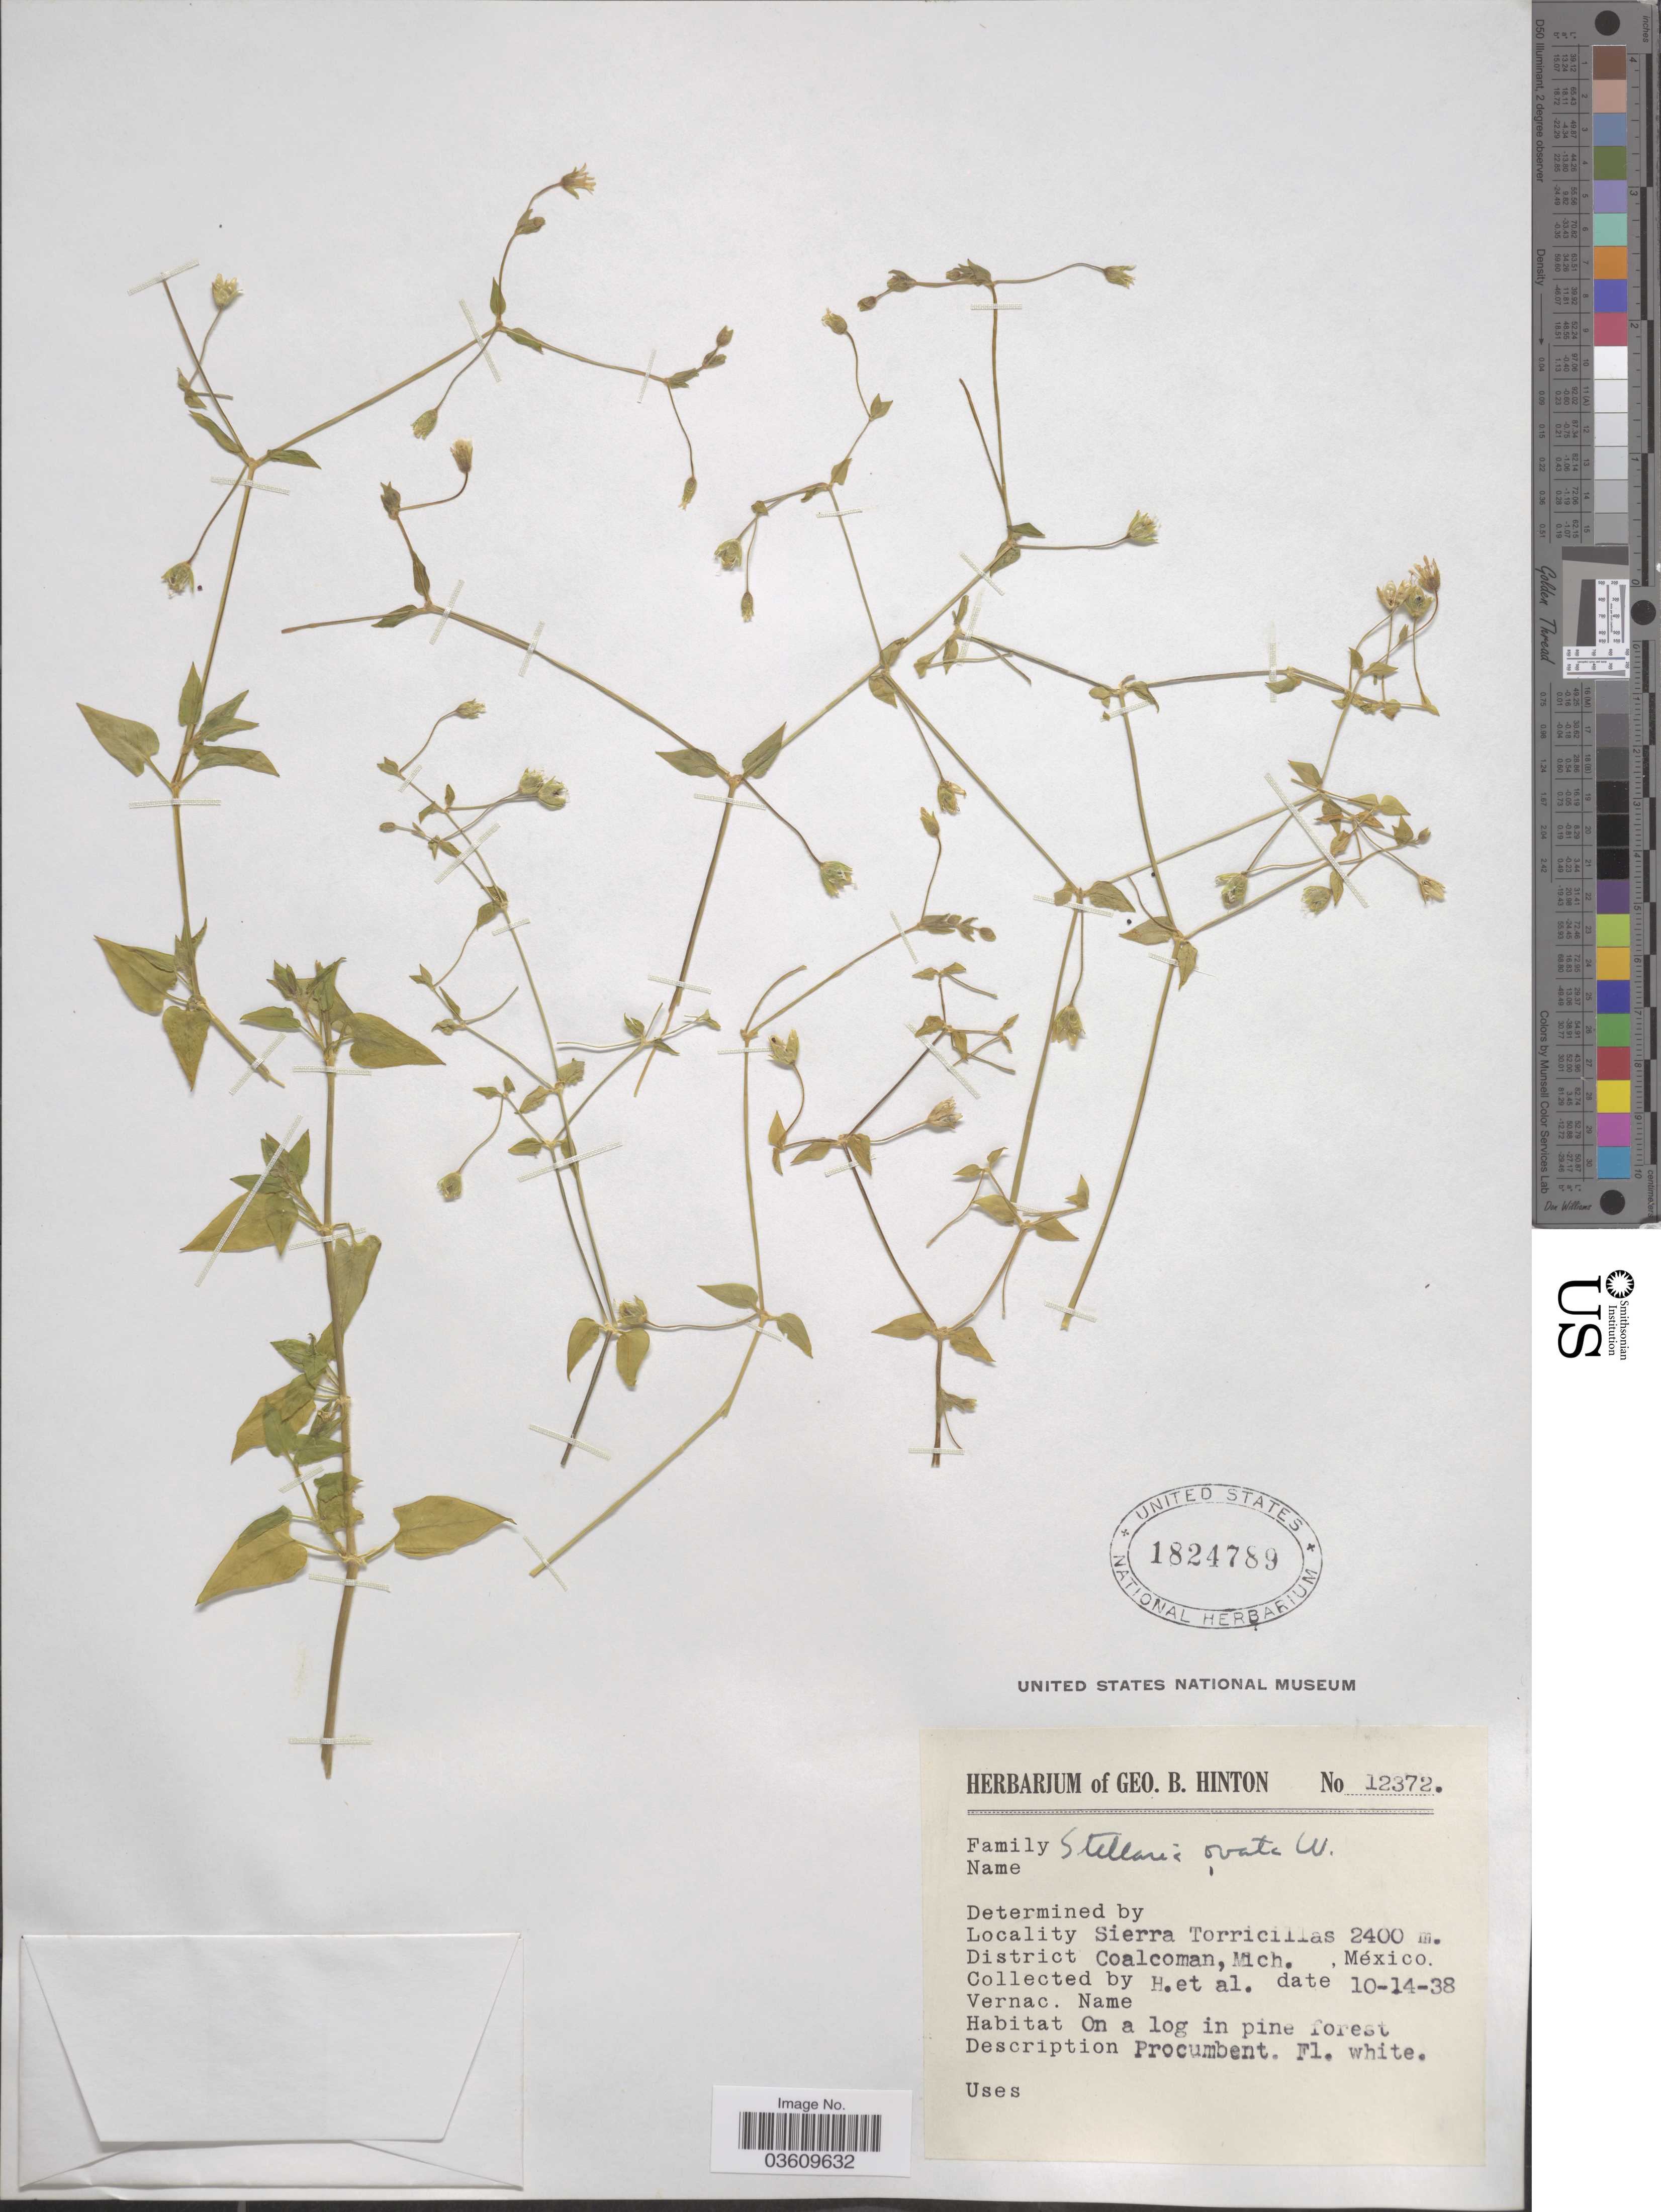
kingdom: Plantae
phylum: Tracheophyta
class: Magnoliopsida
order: Caryophyllales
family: Caryophyllaceae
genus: Stellaria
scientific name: Stellaria cuspidata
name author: Willd. ex Schltdl.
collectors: G. B. Hinton & et al.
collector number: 12372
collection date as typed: Transcribed d/m/y: 14/10/38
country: Mexico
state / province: Michoacán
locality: Sierra Torricillas. District Coalcoman.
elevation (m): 2400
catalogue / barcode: US 1824789